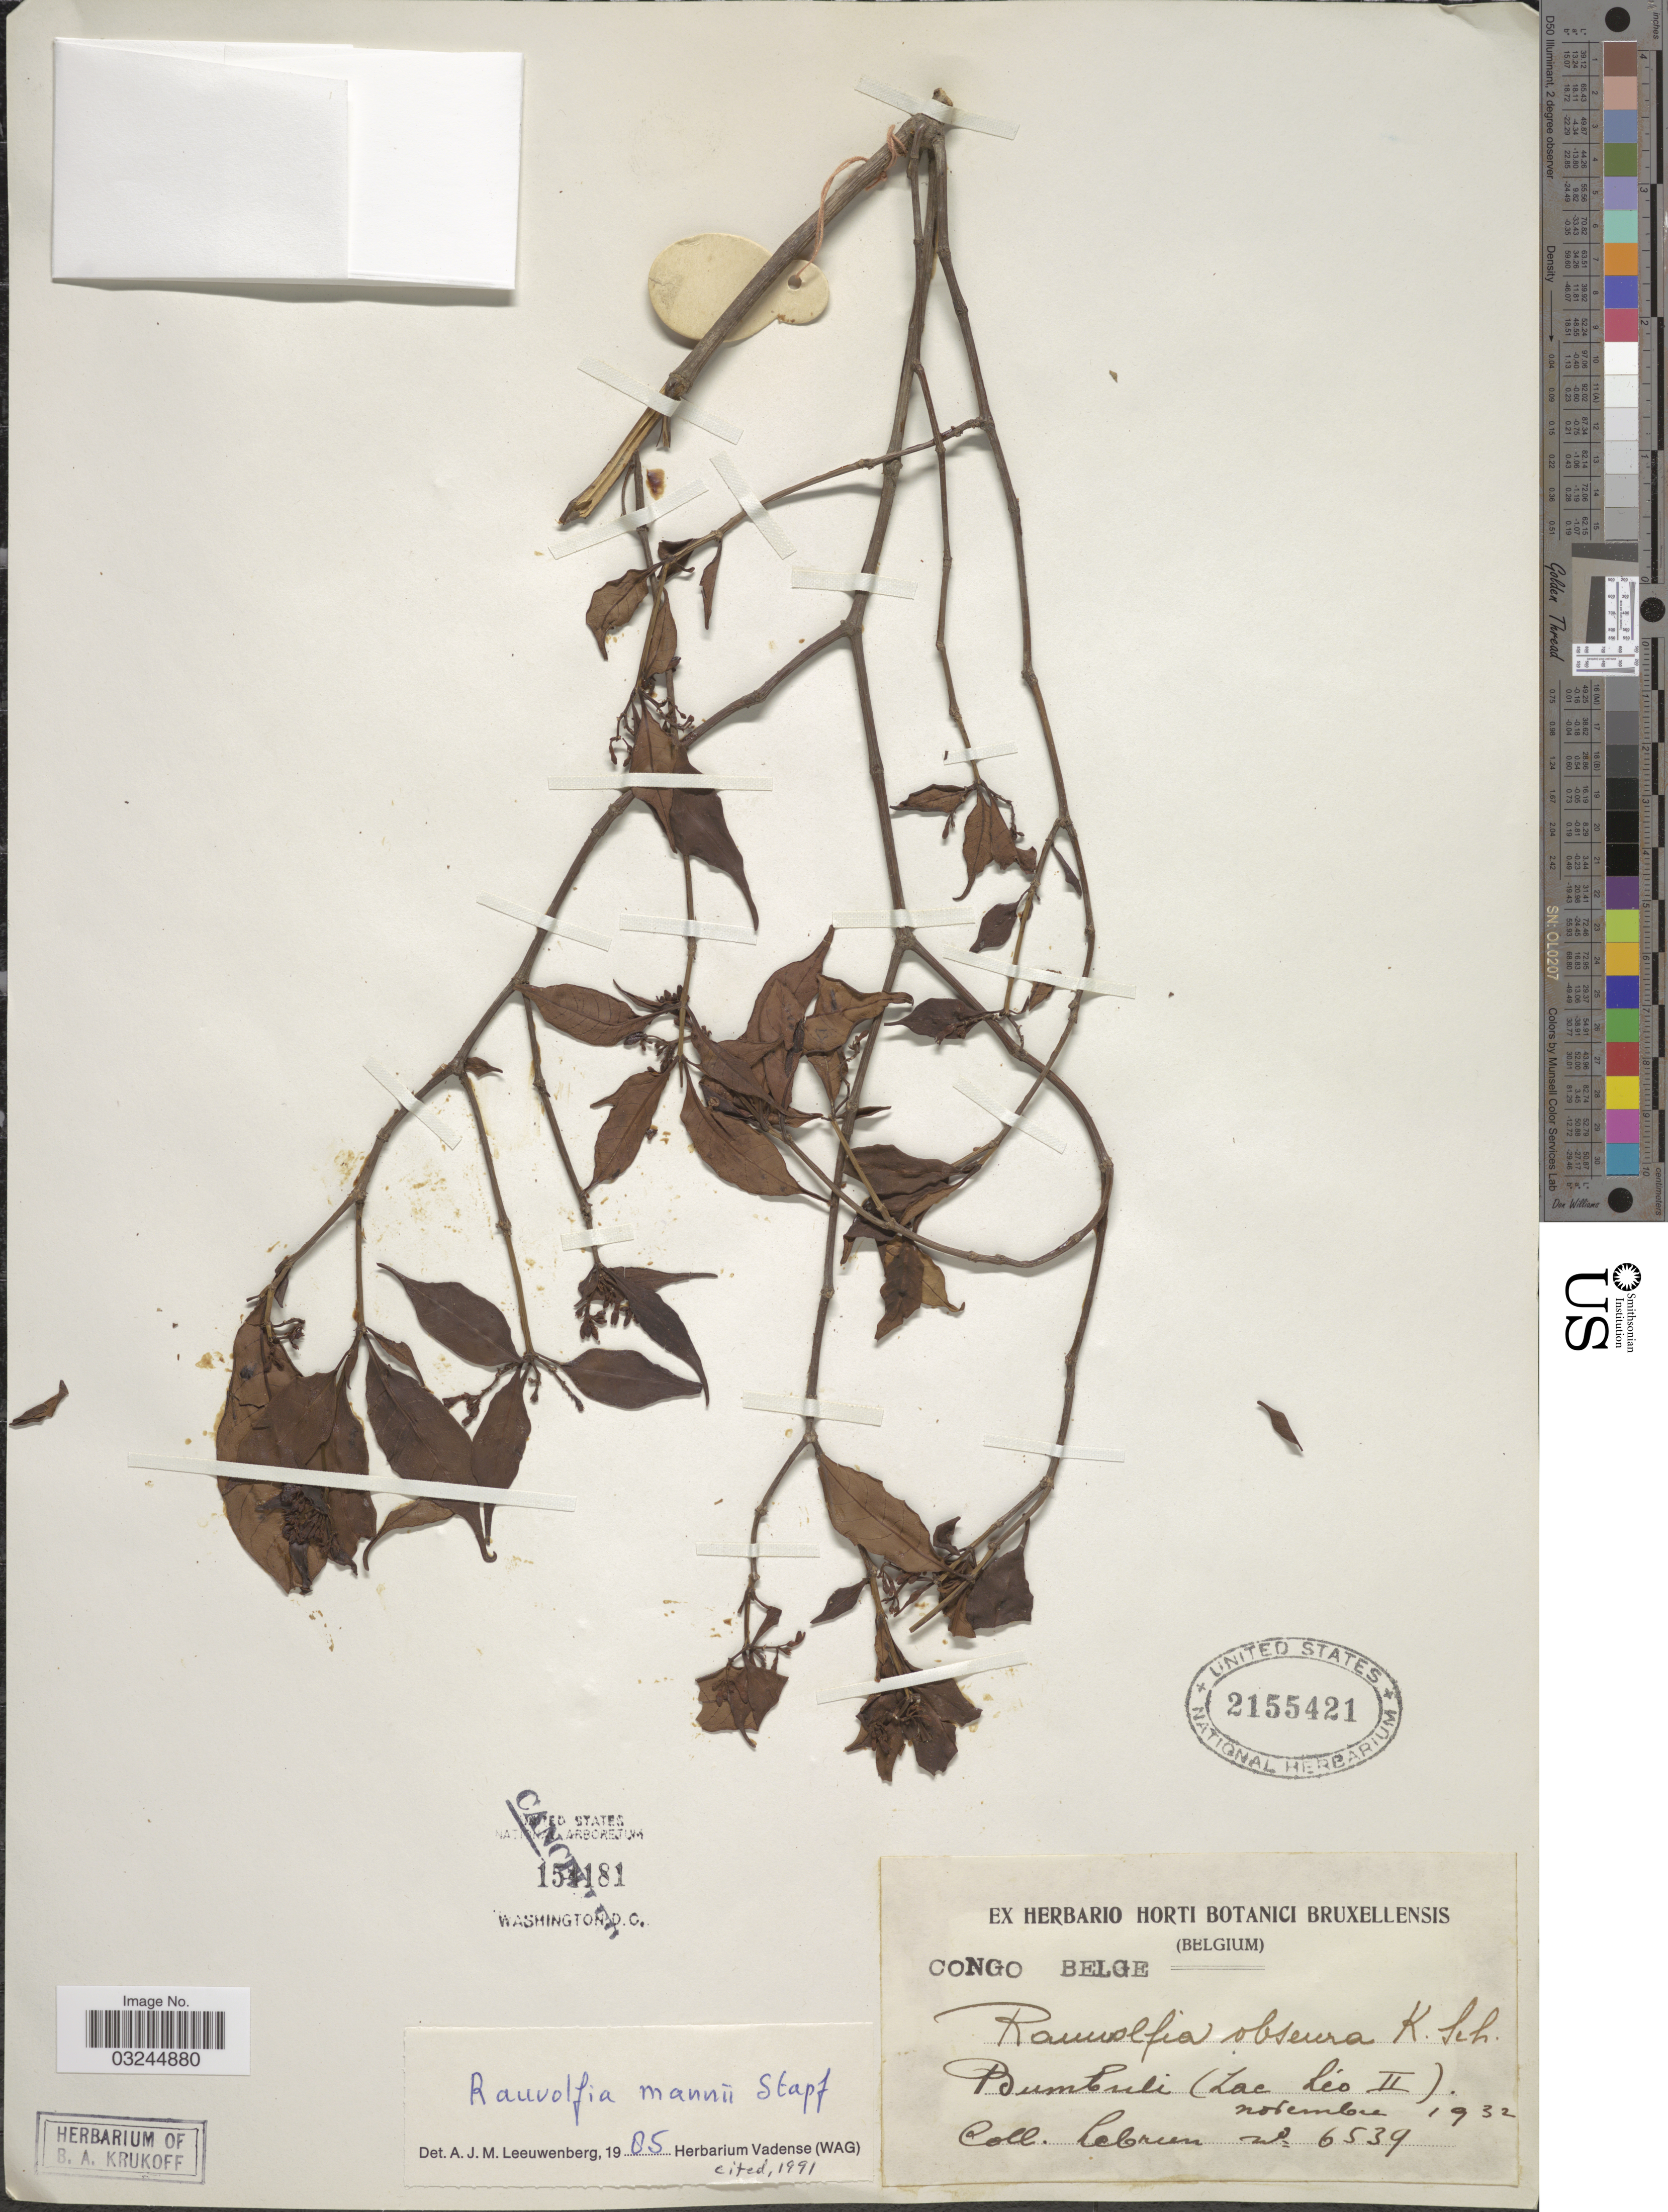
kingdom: Plantae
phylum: Tracheophyta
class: Magnoliopsida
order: Gentianales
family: Apocynaceae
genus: Rauvolfia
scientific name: Rauvolfia mannii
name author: Stapf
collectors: J.A. Lebrun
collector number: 6539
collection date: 1932-11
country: Congo, Democratic Republic of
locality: Bumbuli (Lac Léo II).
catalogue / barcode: US 2155421